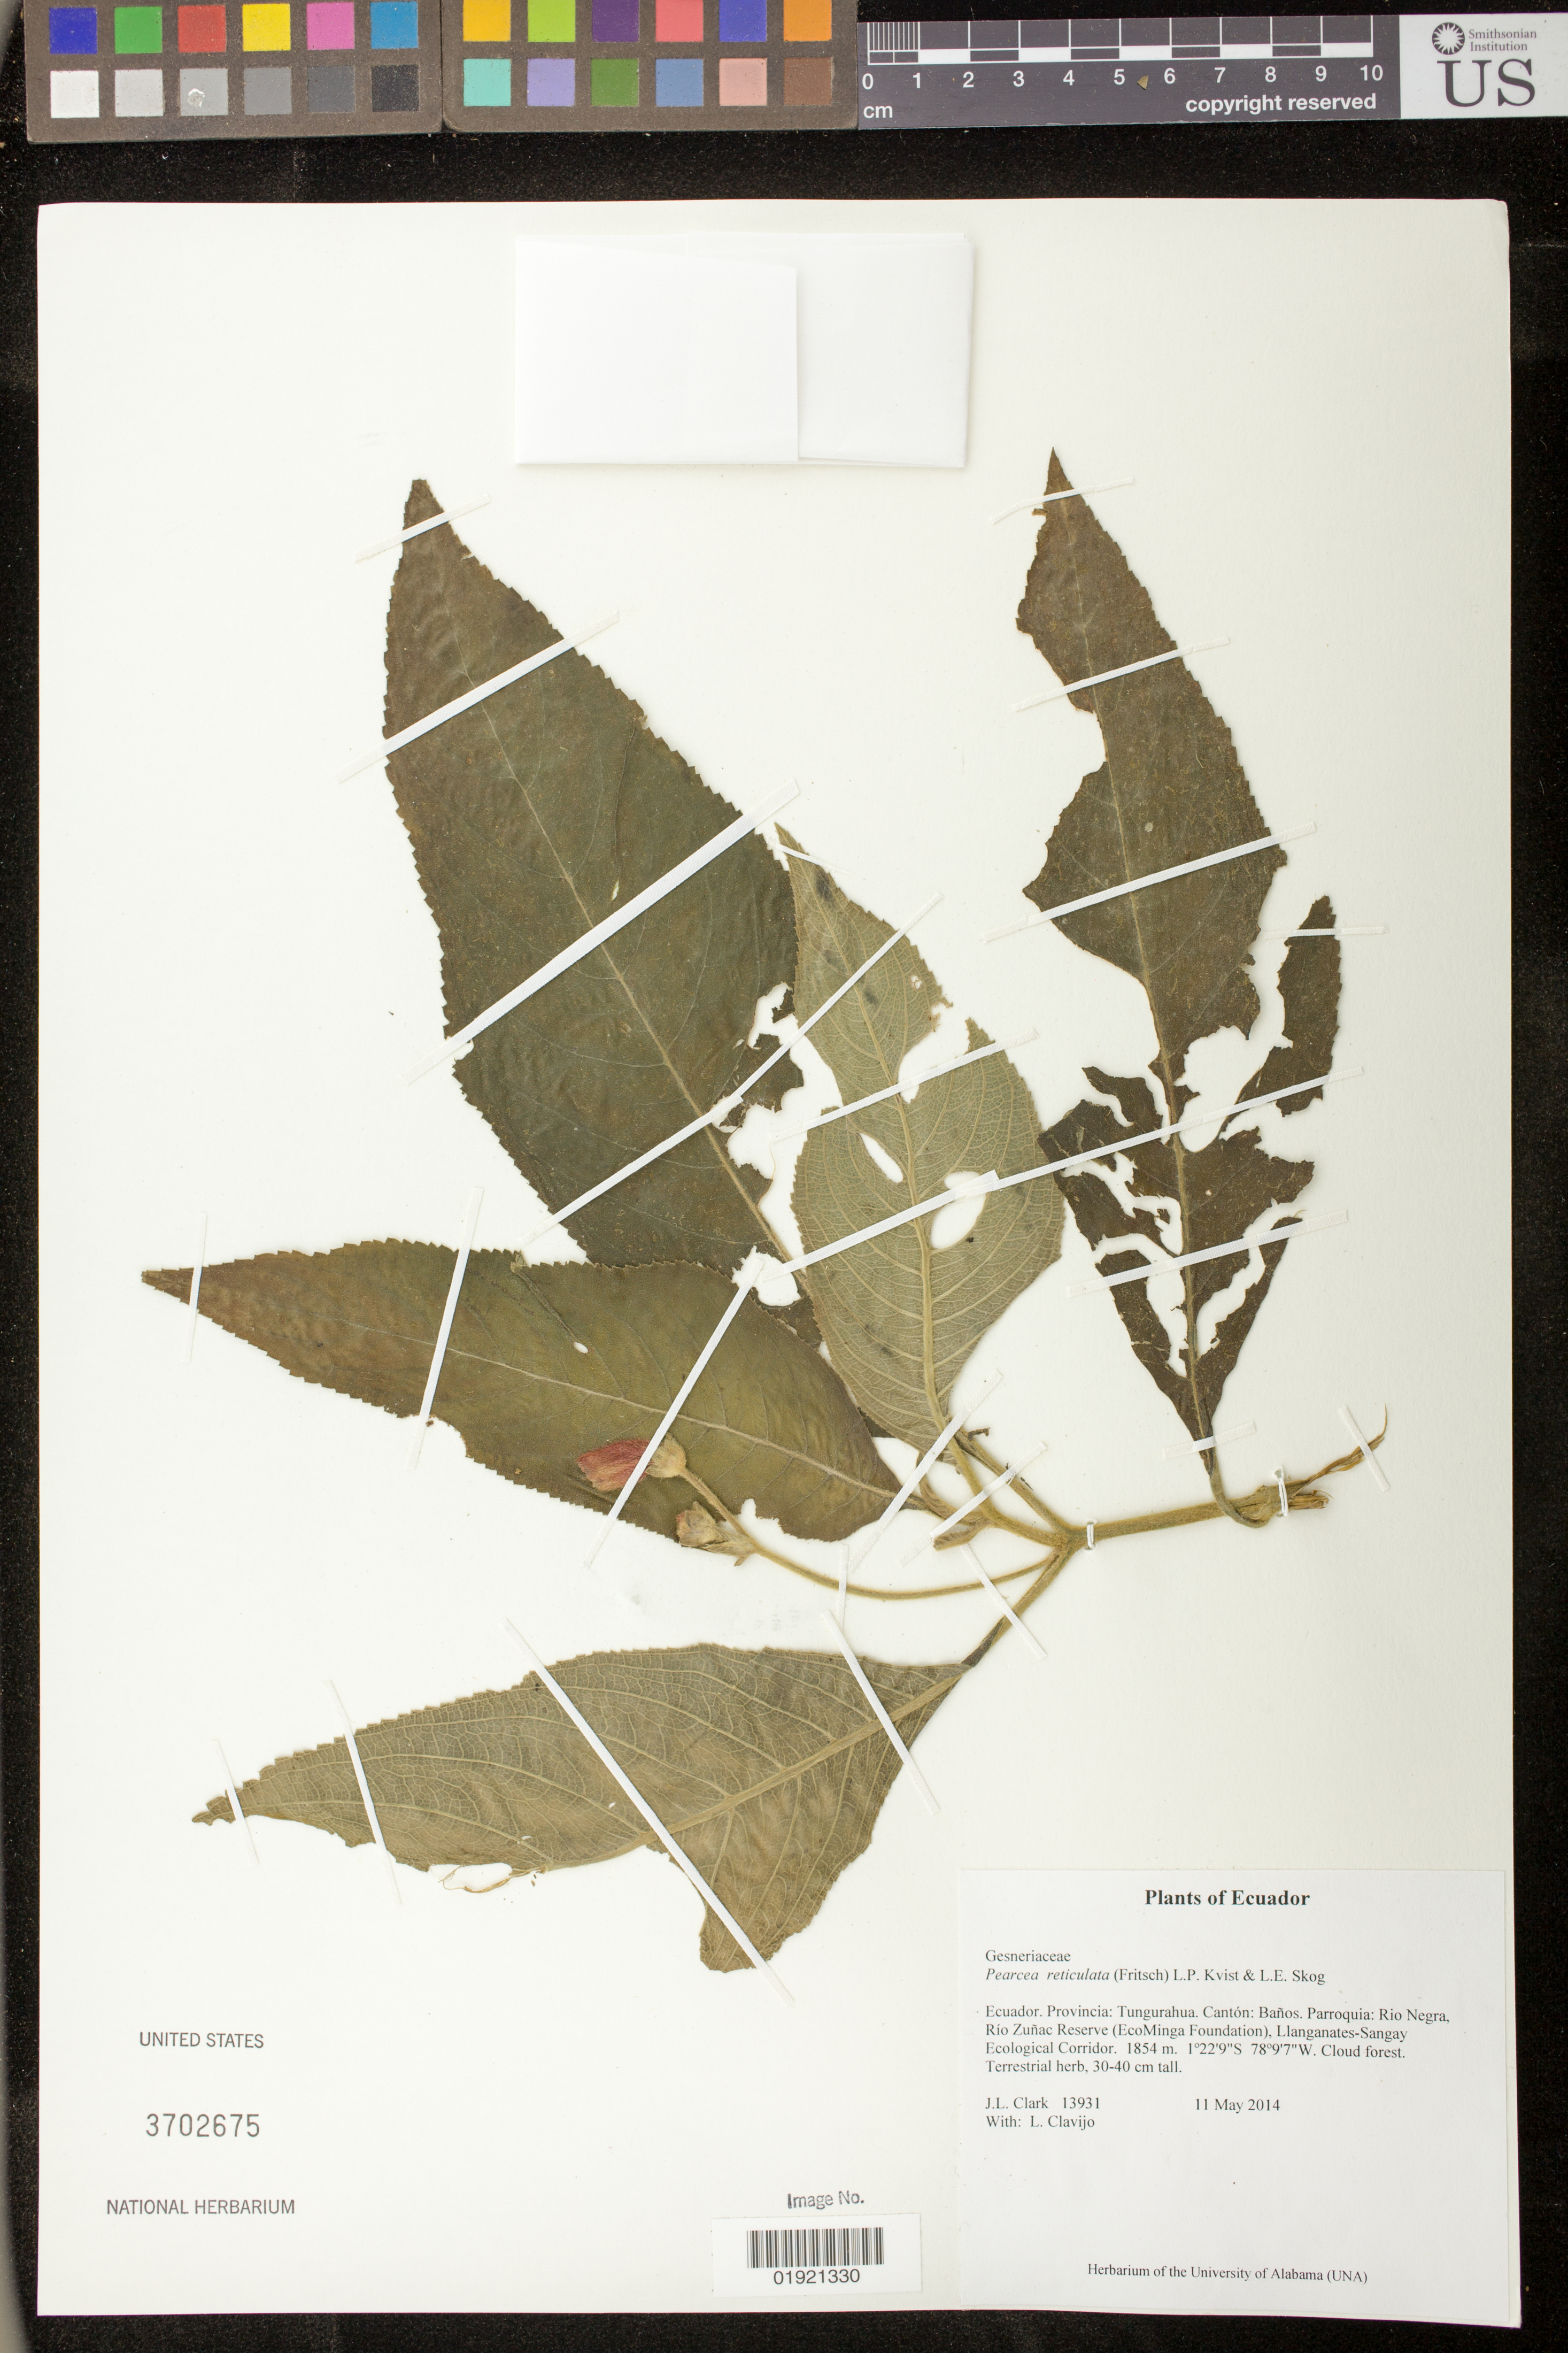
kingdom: Plantae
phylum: Tracheophyta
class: Magnoliopsida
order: Lamiales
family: Gesneriaceae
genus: Pearcea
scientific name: Pearcea reticulata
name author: (Fritsch) L.P. Kvist & L.E. Skog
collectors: J. L. Clark & L. Clavijo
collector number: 13931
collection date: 2014-05-11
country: Ecuador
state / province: Tungurahua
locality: Canton: Banos. Parroquia: Rio Negra, Rio Zunac Reserve (EcoMinga Foundation), Llanganates-Sangay Ecological Corridor.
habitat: Cloud forest.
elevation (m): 1854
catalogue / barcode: US 2702675